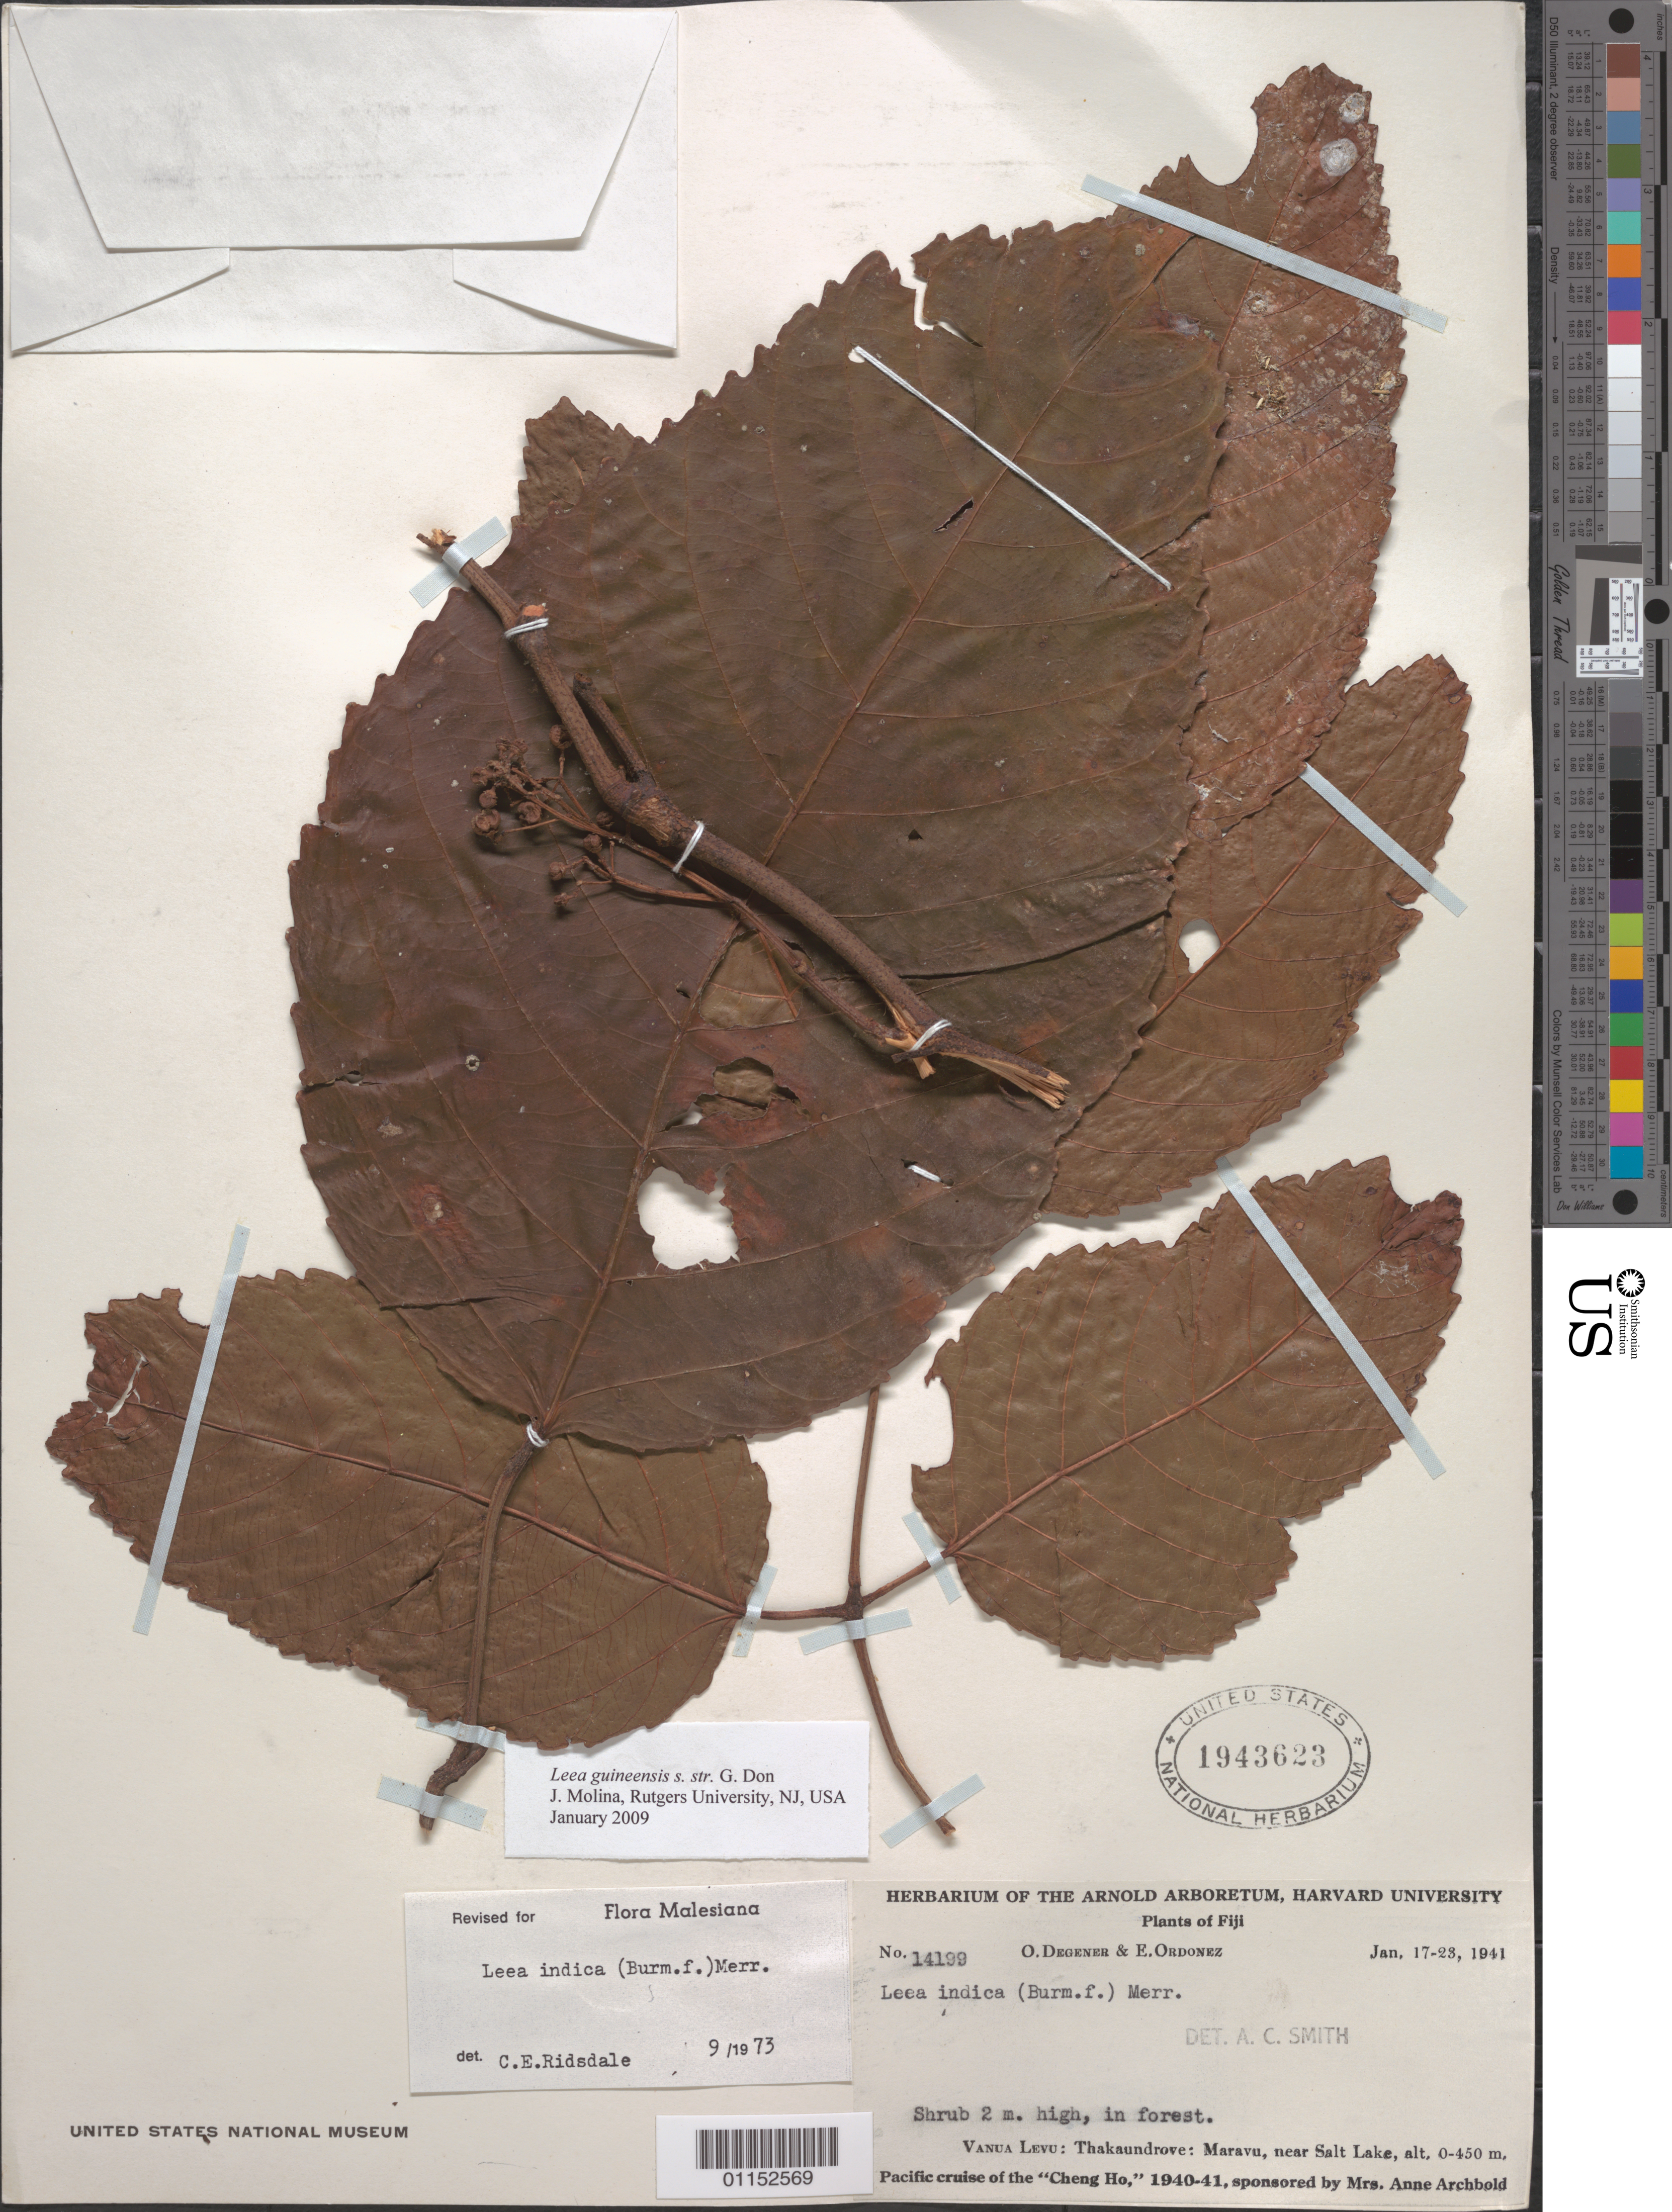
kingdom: Plantae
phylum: Tracheophyta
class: Magnoliopsida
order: Vitales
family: Vitaceae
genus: Leea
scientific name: Leea guineensis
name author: G. Don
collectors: O. Degener & E. Ordonez.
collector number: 14199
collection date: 1941-01-17/1941-01-23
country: Fiji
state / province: Vanua Levu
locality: Thakaundrove: Maravu, near Salt Lake.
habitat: Shrub in forest.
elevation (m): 0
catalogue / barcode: US 1943623